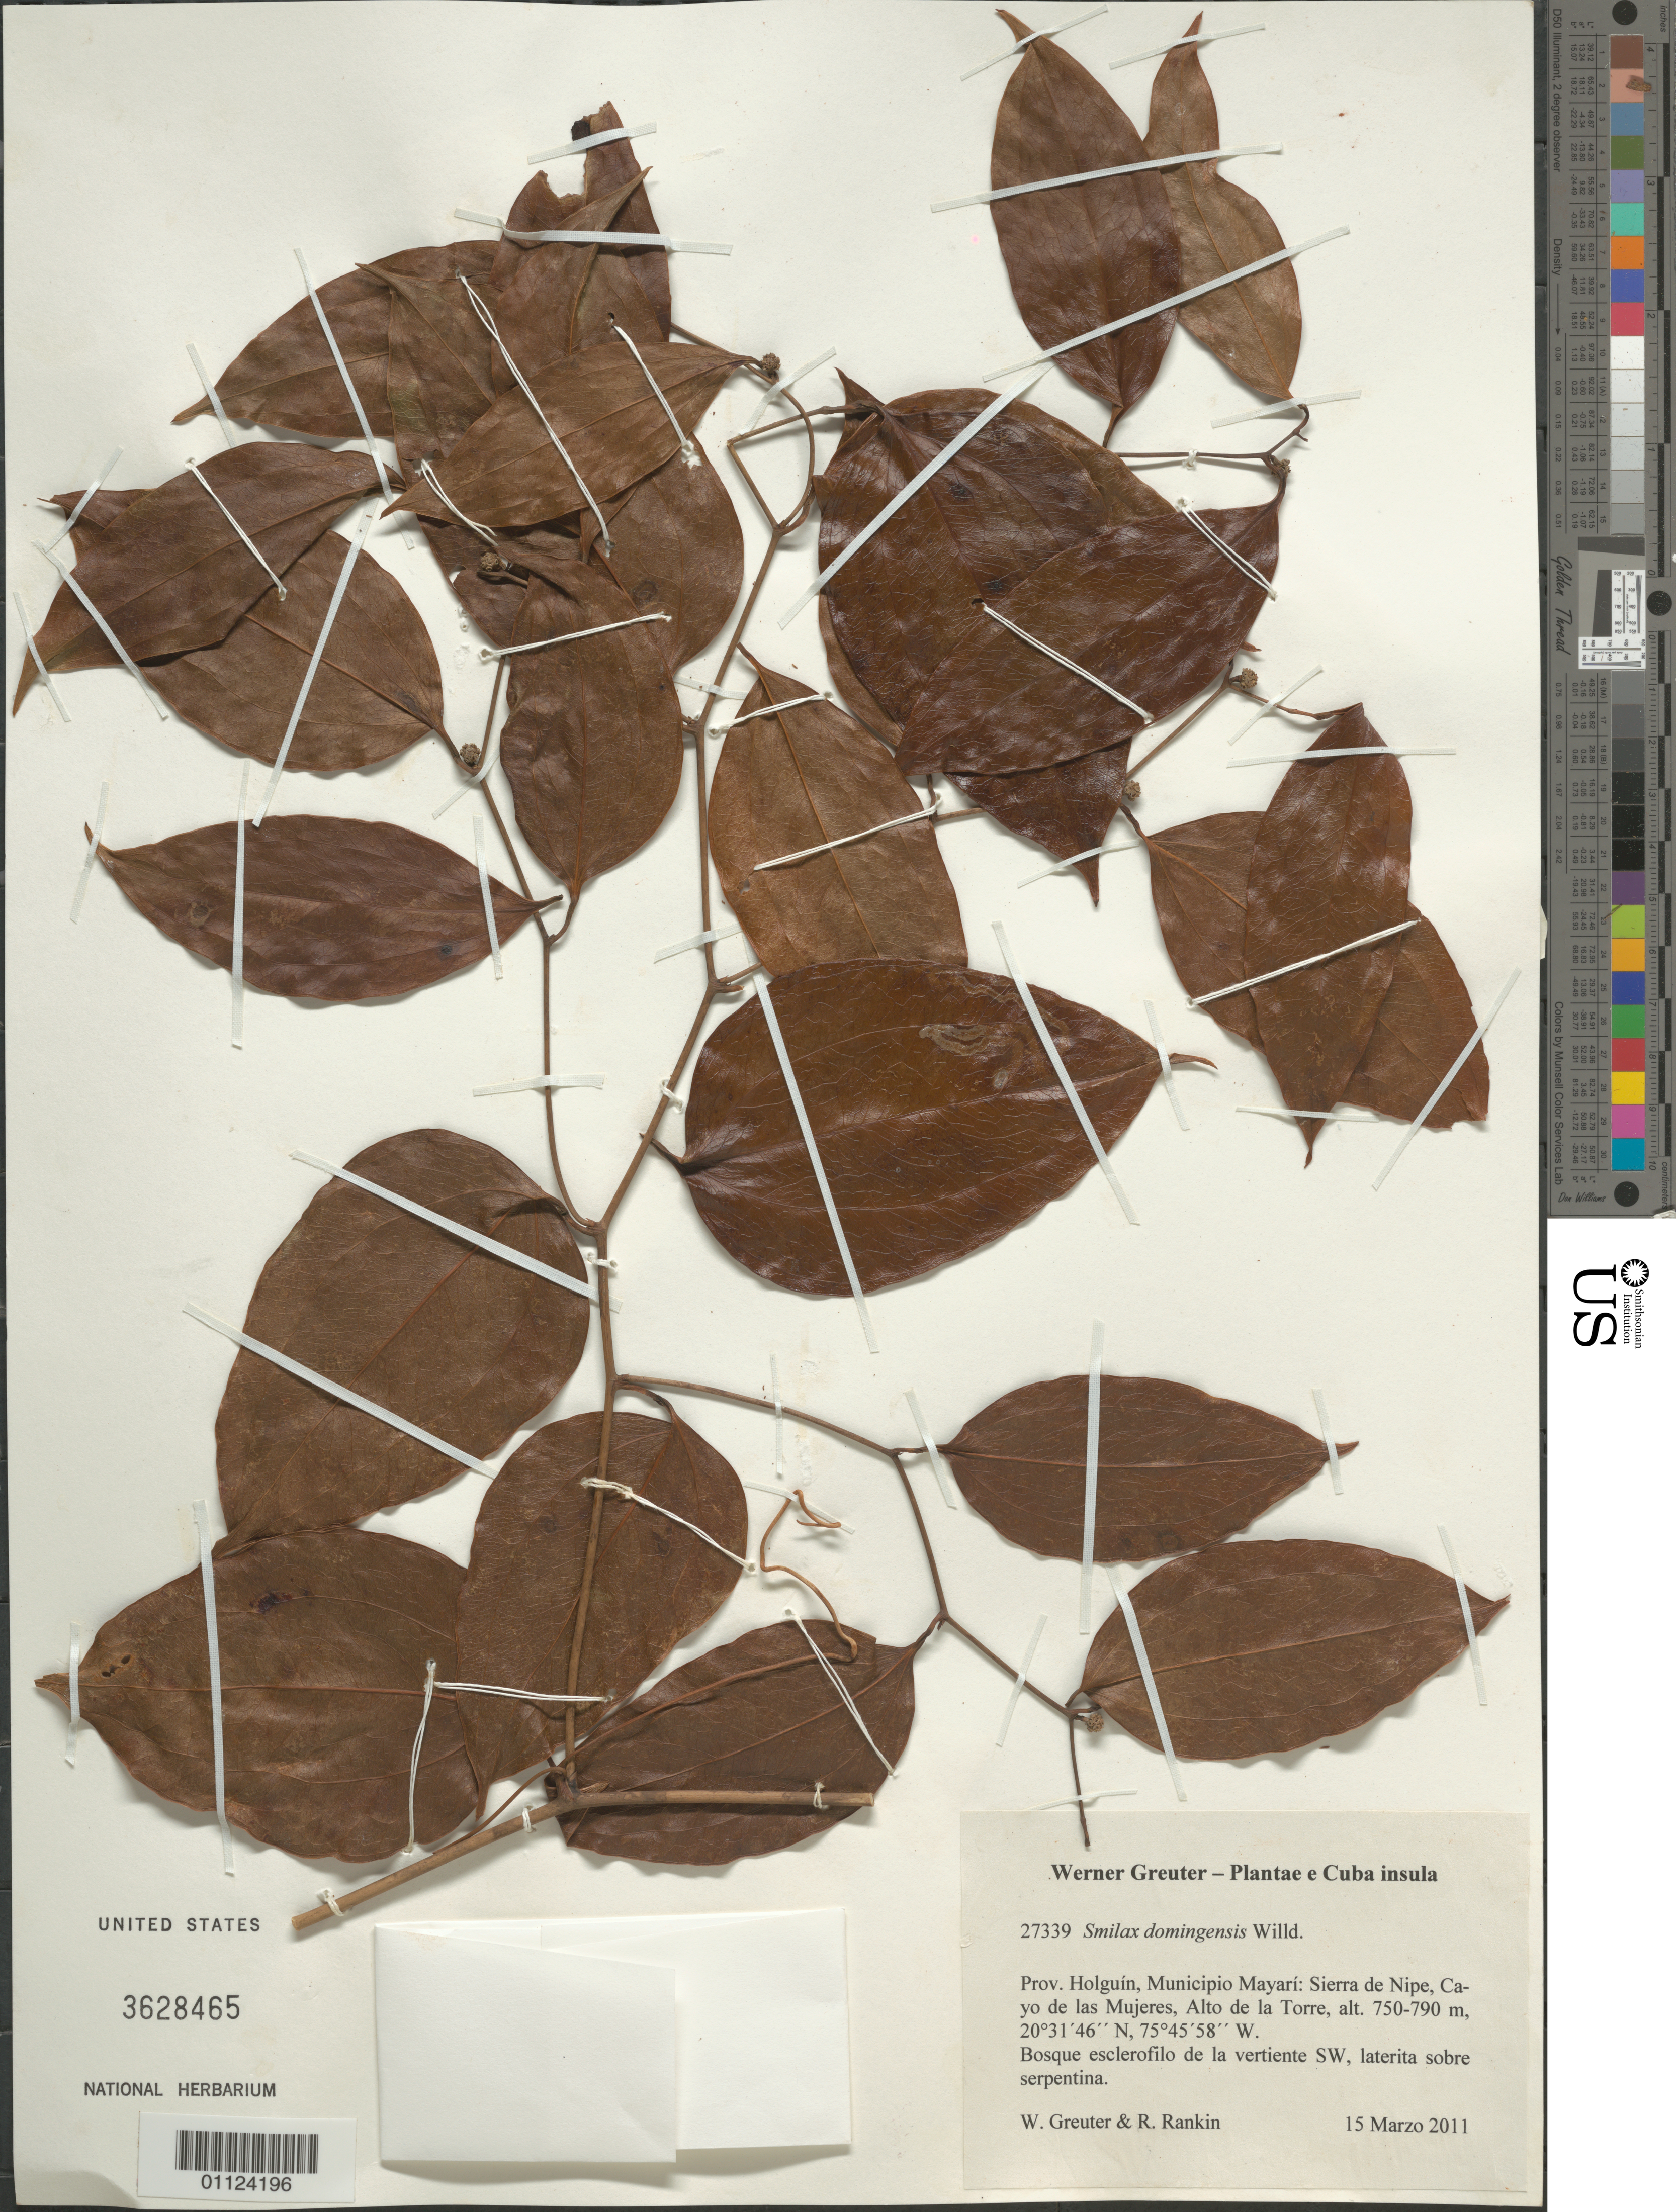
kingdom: Plantae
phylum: Tracheophyta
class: Liliopsida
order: Liliales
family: Smilacaceae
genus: Smilax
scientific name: Smilax domingensis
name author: Willd.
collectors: W. Greuter & R. Rankin Rodriguez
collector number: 27339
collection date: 2011-03-15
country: Cuba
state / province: Holguín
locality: Municipio Mayarí, Sierra de Nipe, Cayo de las Mujeres, Alto de la Torre.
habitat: Bosque esclerofilo de la vertiente SW, laterita sobre serpentina.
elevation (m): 750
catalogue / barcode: US 3628465